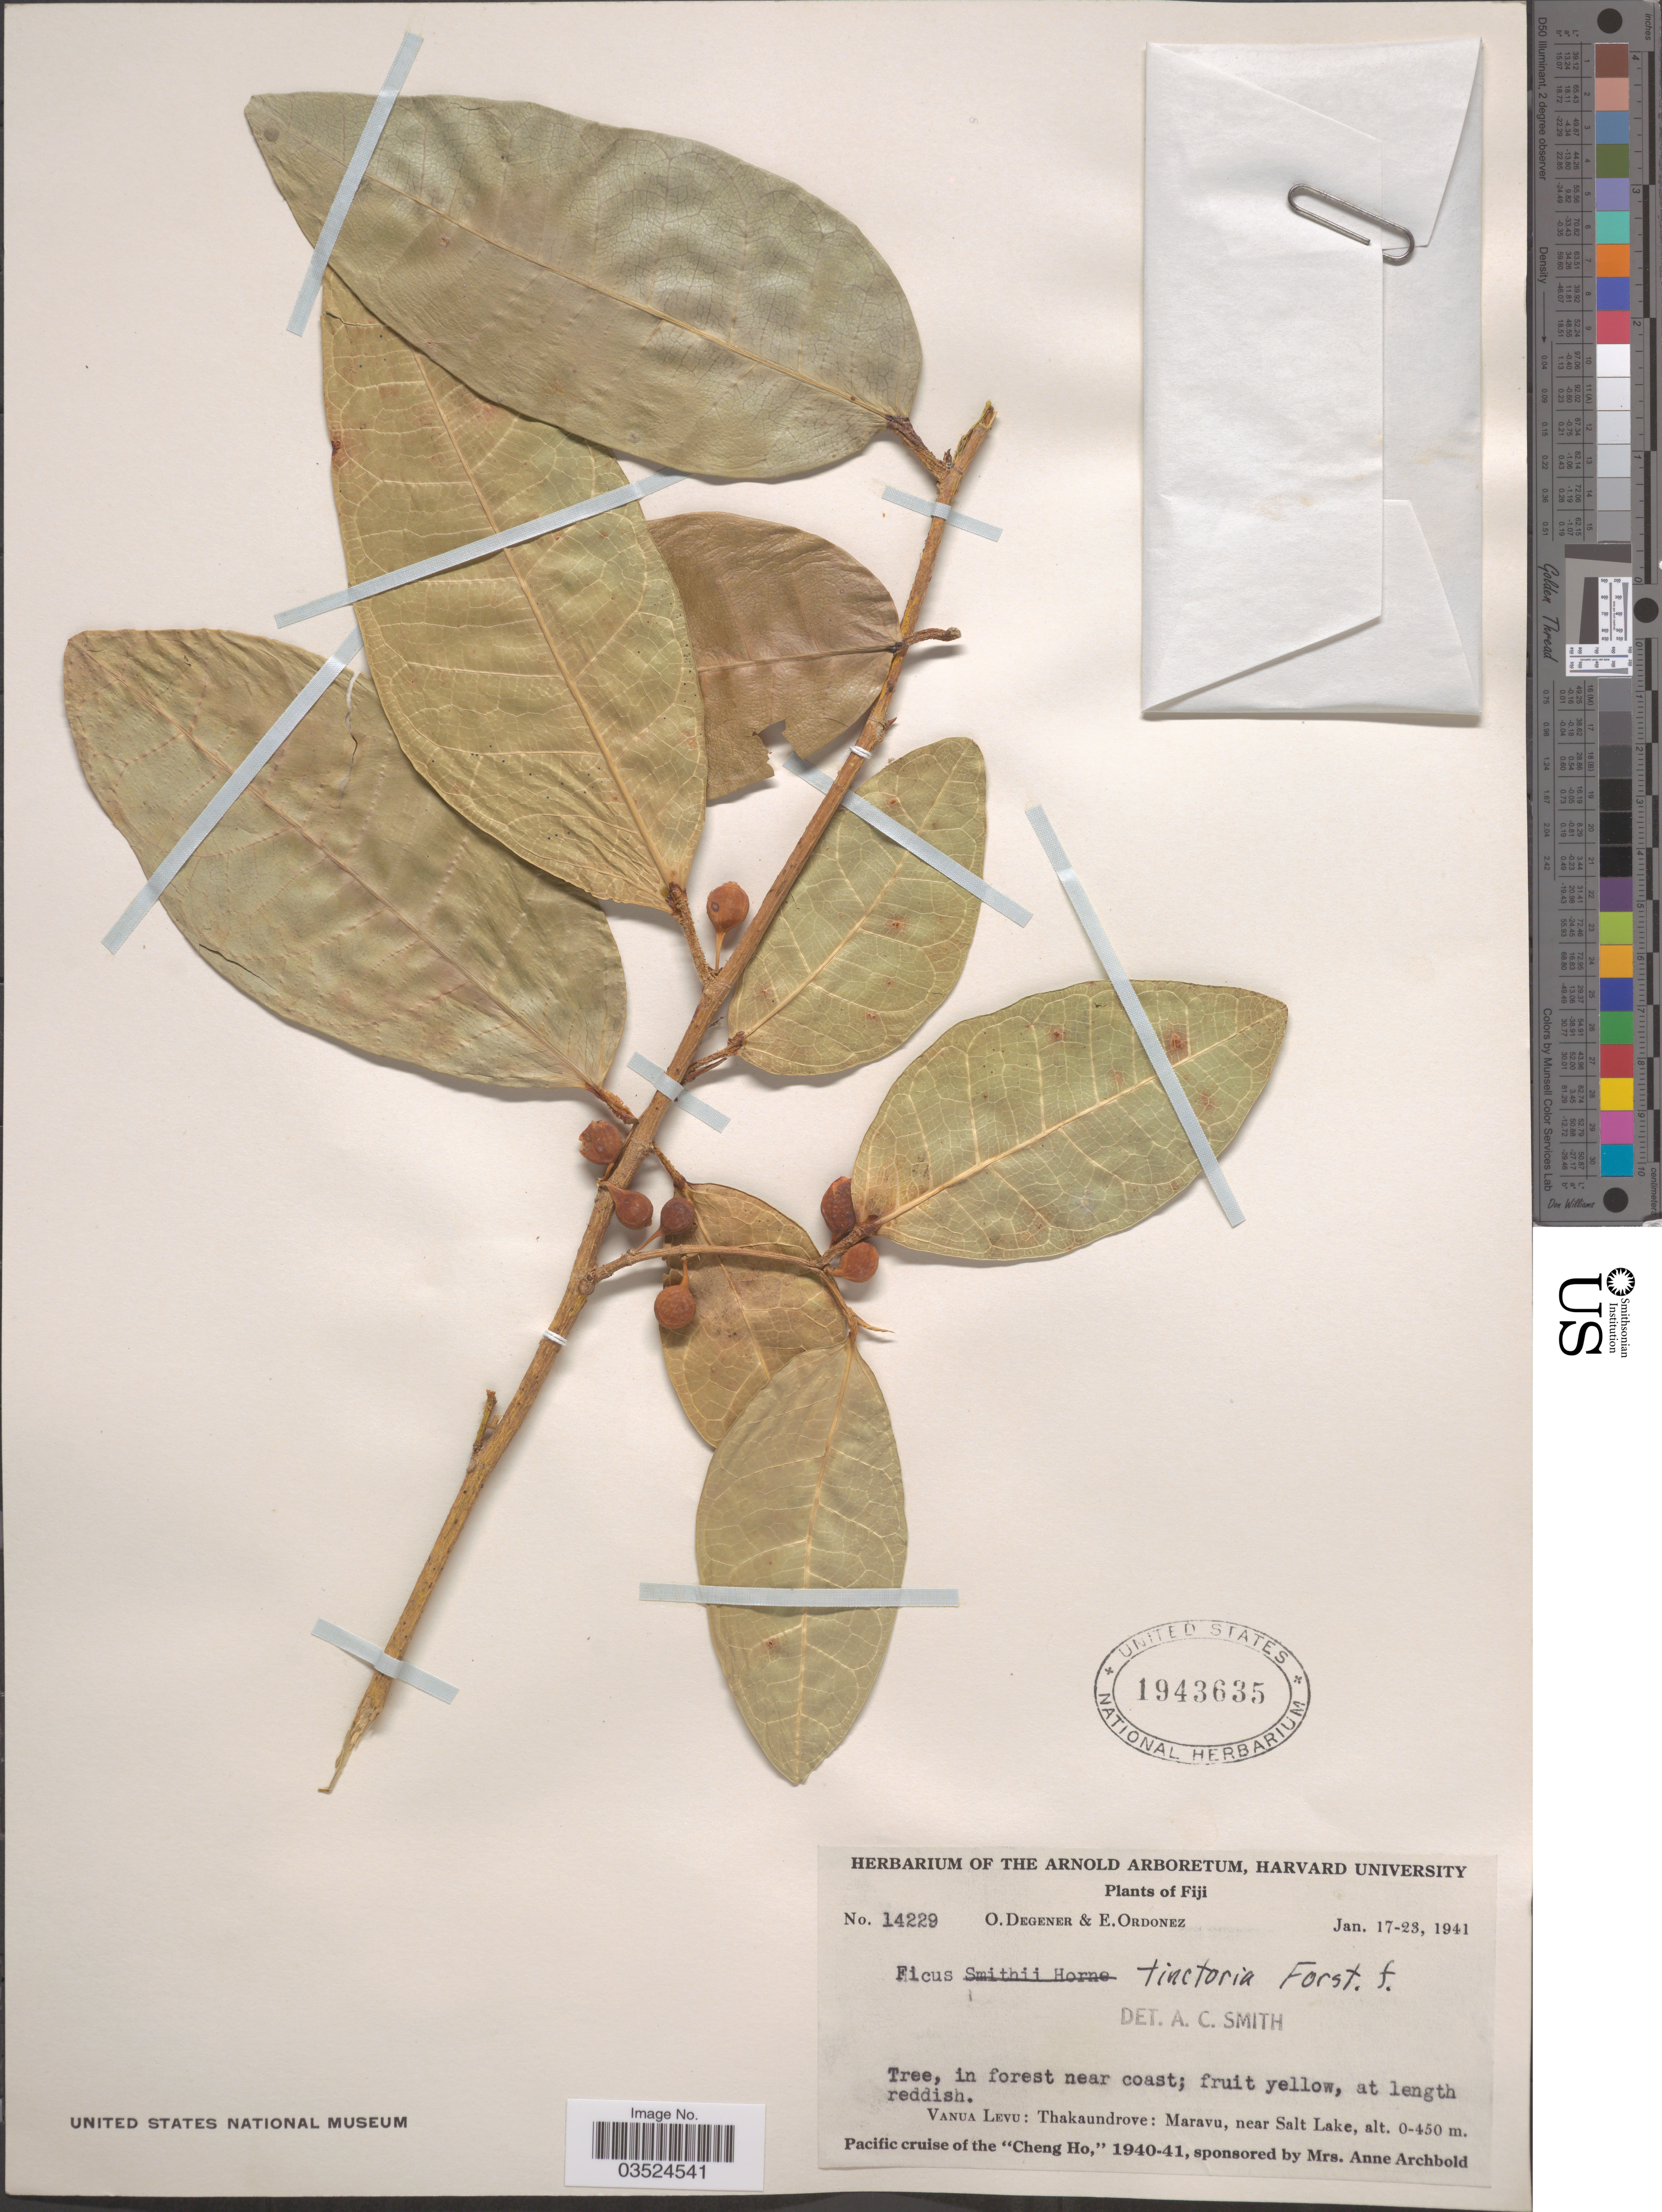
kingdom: Plantae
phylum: Tracheophyta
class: Magnoliopsida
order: Rosales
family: Moraceae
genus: Ficus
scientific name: Ficus tinctoria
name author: G. Forst.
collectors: O. Degener & E. Ordonez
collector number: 14229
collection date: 1941-01-17/1941-01-23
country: Fiji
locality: Vanua Levu: Thakaundrove: Maravu, near Salt Lake.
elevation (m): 0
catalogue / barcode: US 1943635